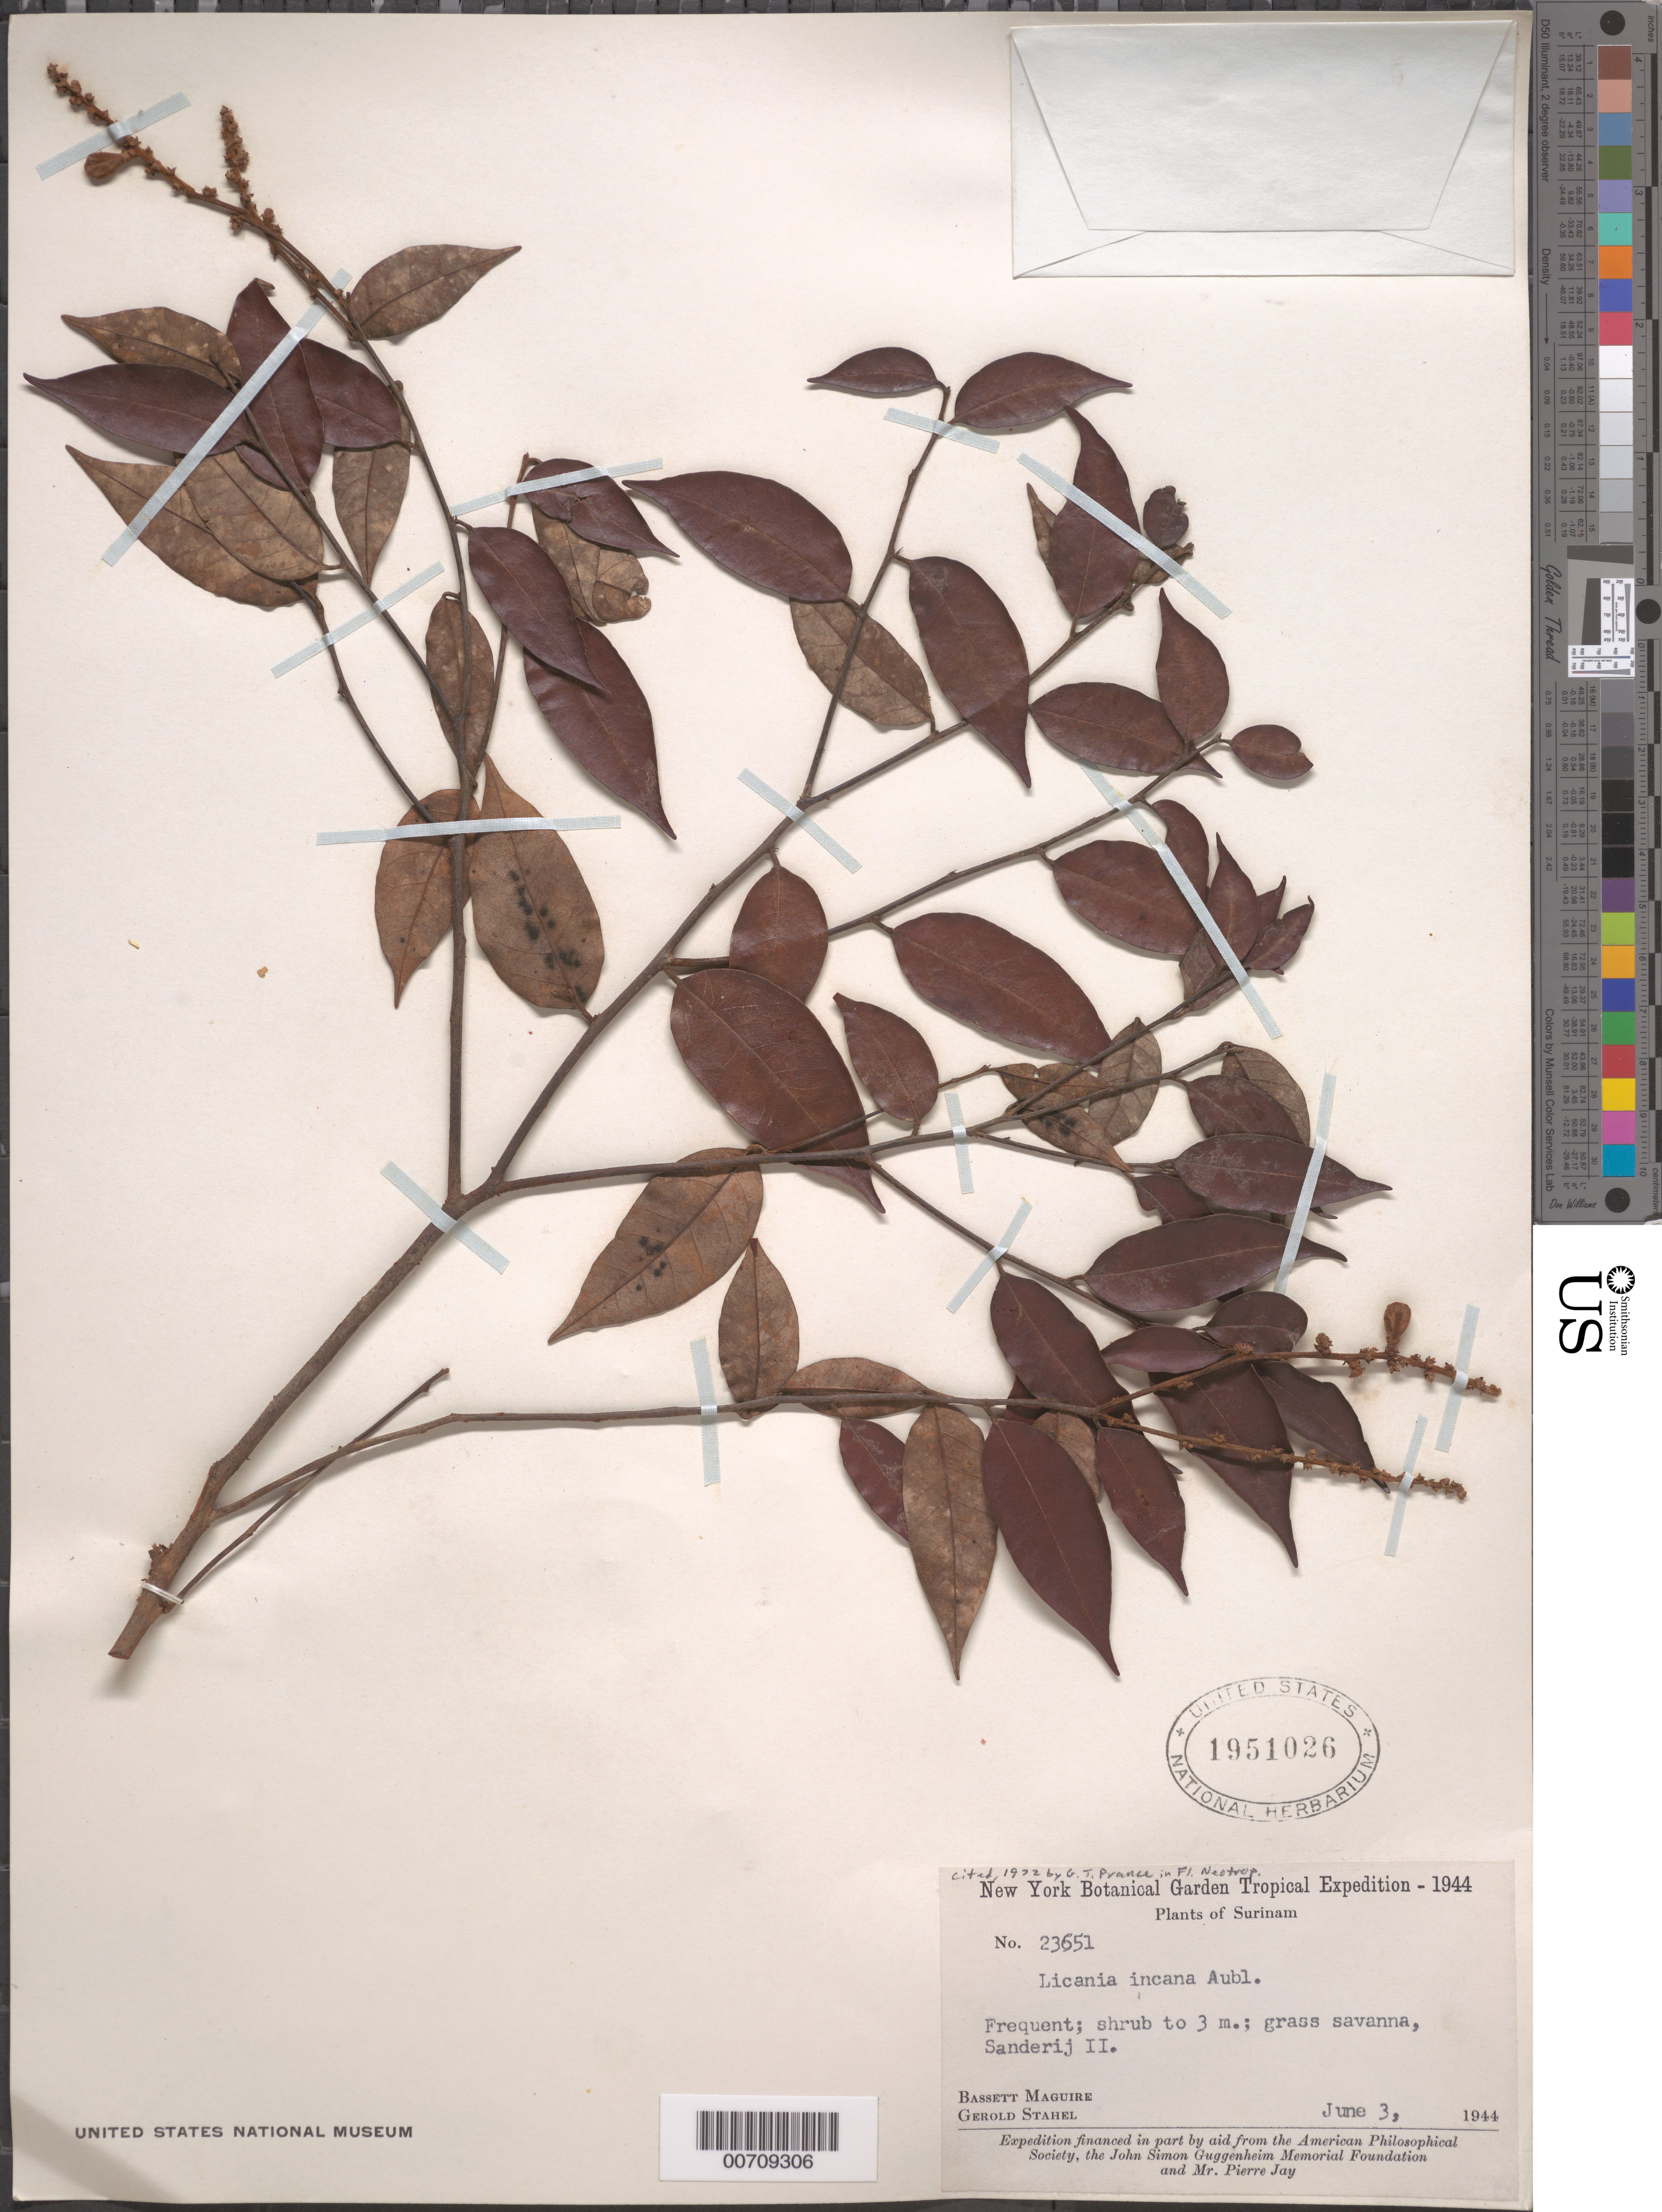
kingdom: Plantae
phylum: Tracheophyta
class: Magnoliopsida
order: Malpighiales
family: Chrysobalanaceae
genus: Licania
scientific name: Licania incana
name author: Aubl.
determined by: Prance, G. T.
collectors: B. Maguire & G. Stahel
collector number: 23651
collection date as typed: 3-Jun-44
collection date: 1944-06-03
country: Suriname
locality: Zanderij Is, Sectie O, km 70, along railroad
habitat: Grass savanna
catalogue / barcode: US 1951026